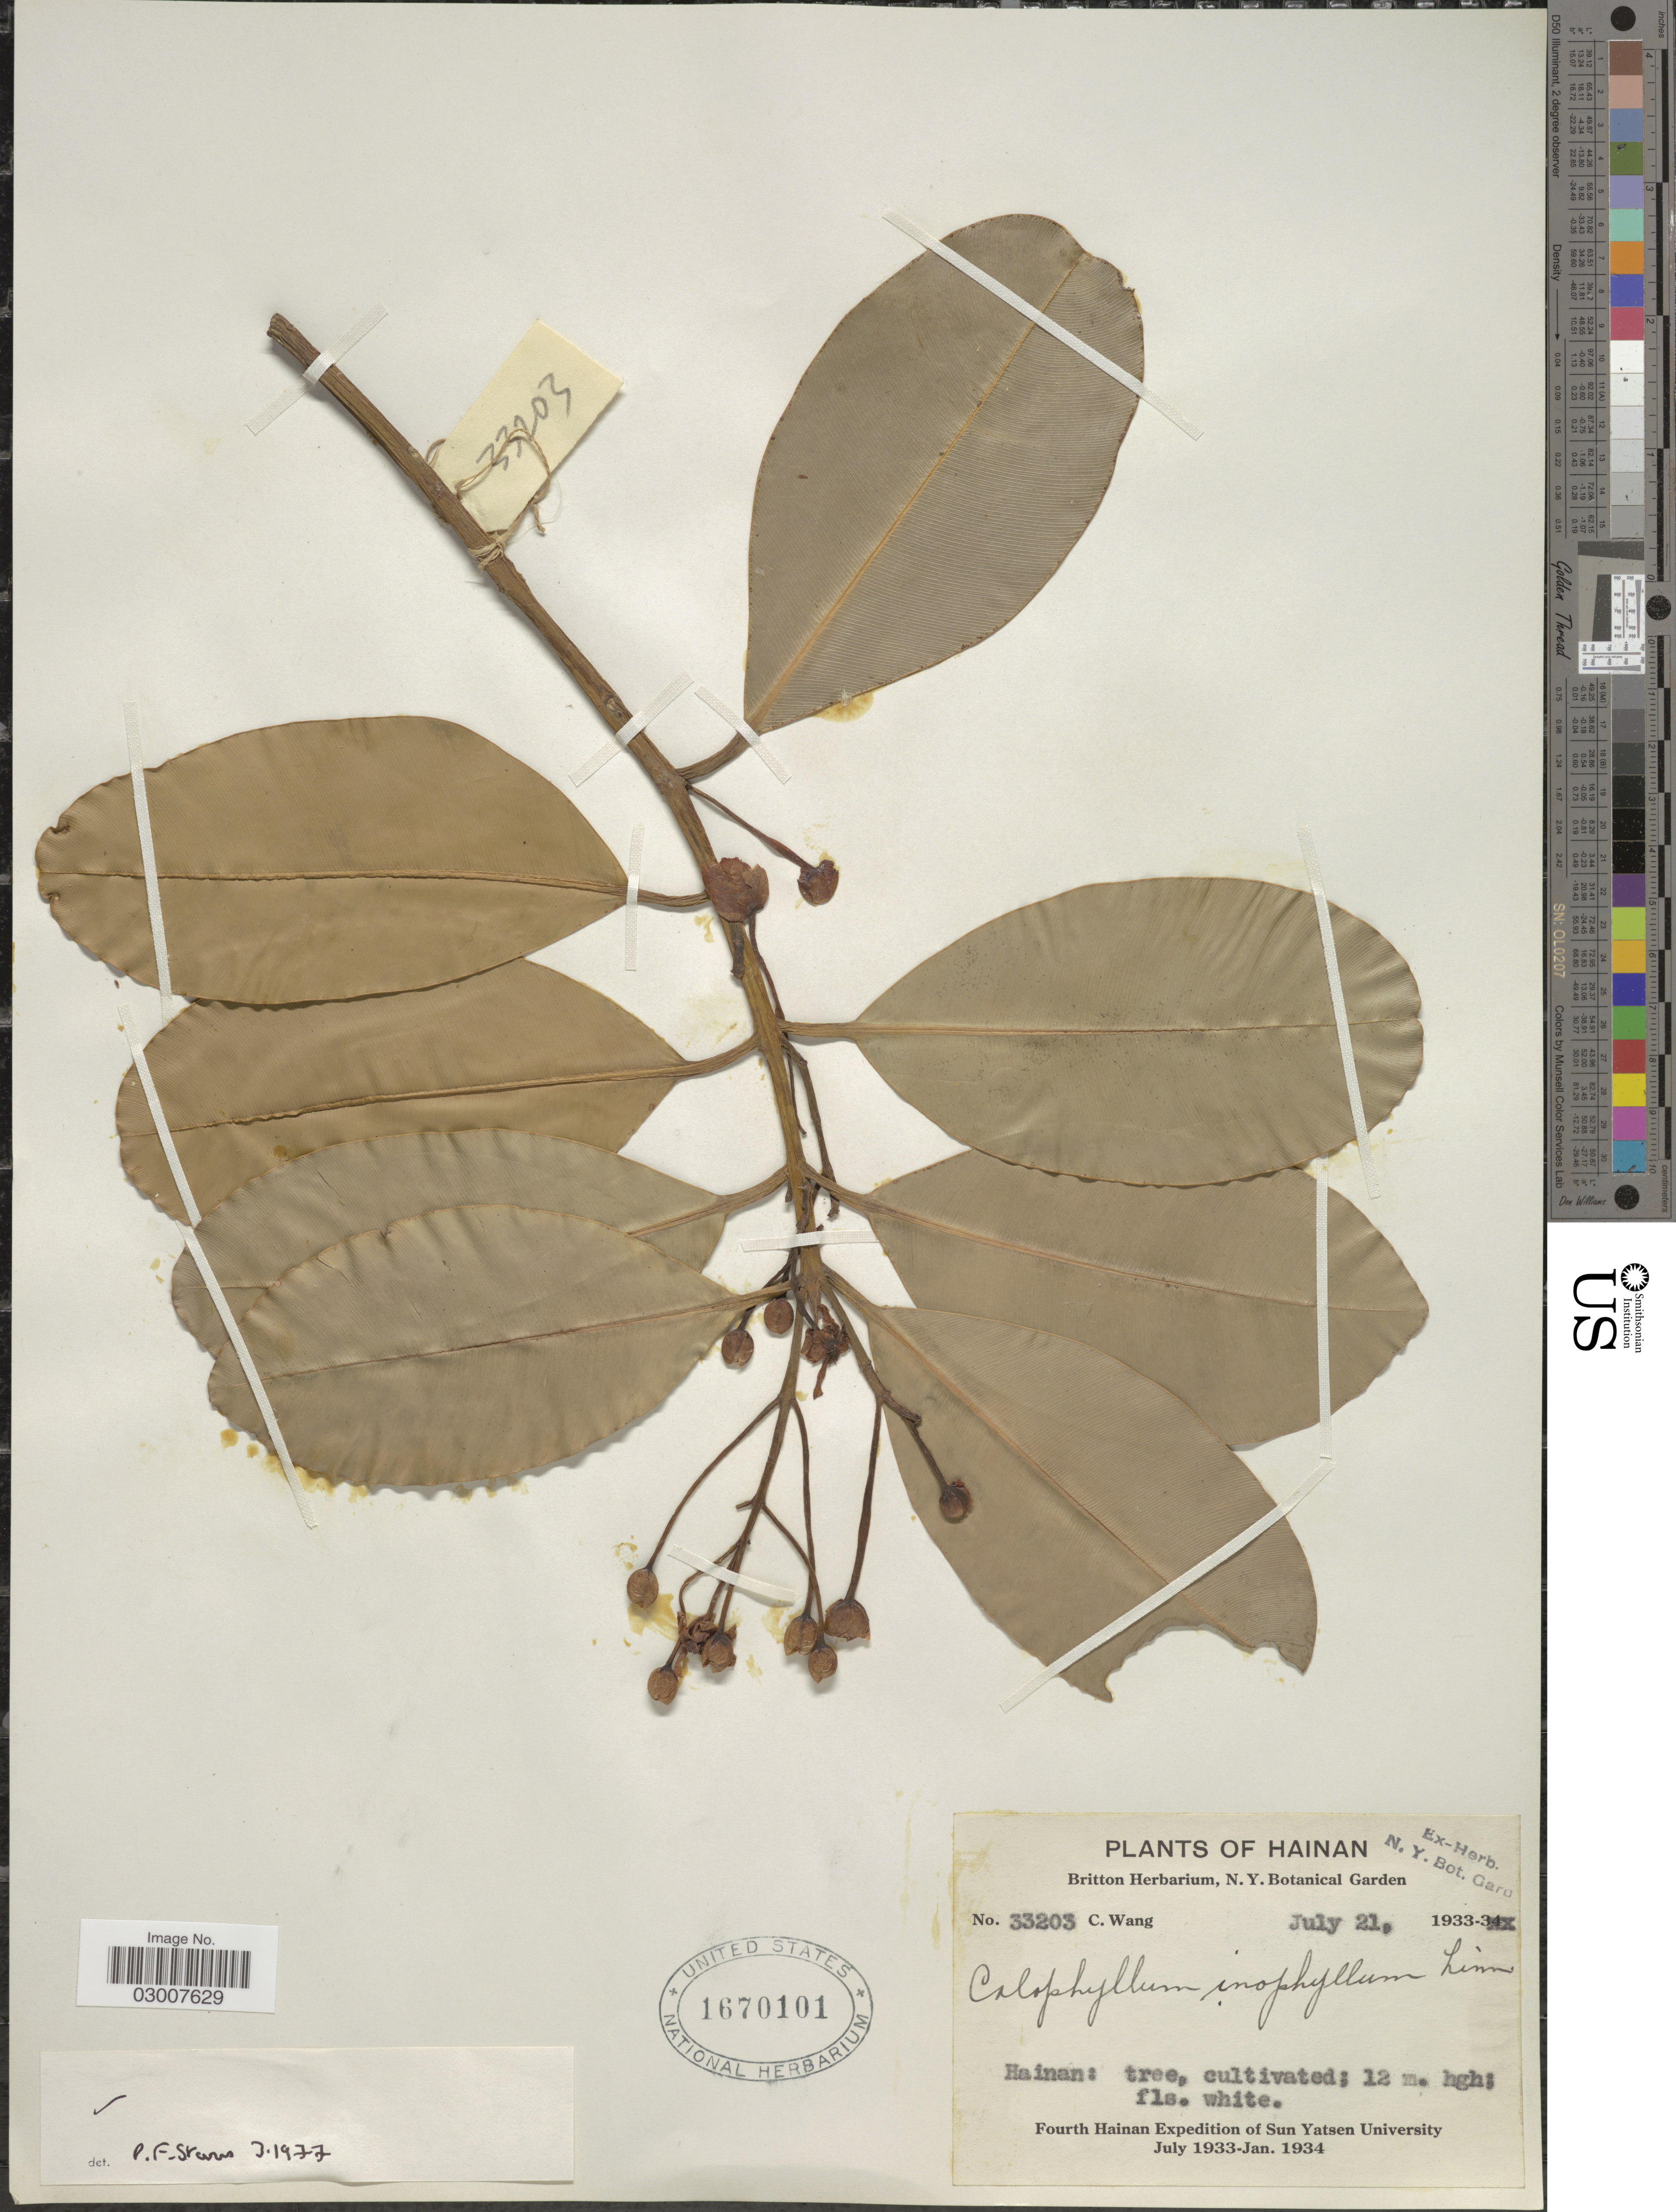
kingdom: Plantae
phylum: Tracheophyta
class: Magnoliopsida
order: Malpighiales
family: Calophyllaceae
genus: Calophyllum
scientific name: Calophyllum inophyllum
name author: L.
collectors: C. Wang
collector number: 33203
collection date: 1933-07-21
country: China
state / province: Hainan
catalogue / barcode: US 1670101